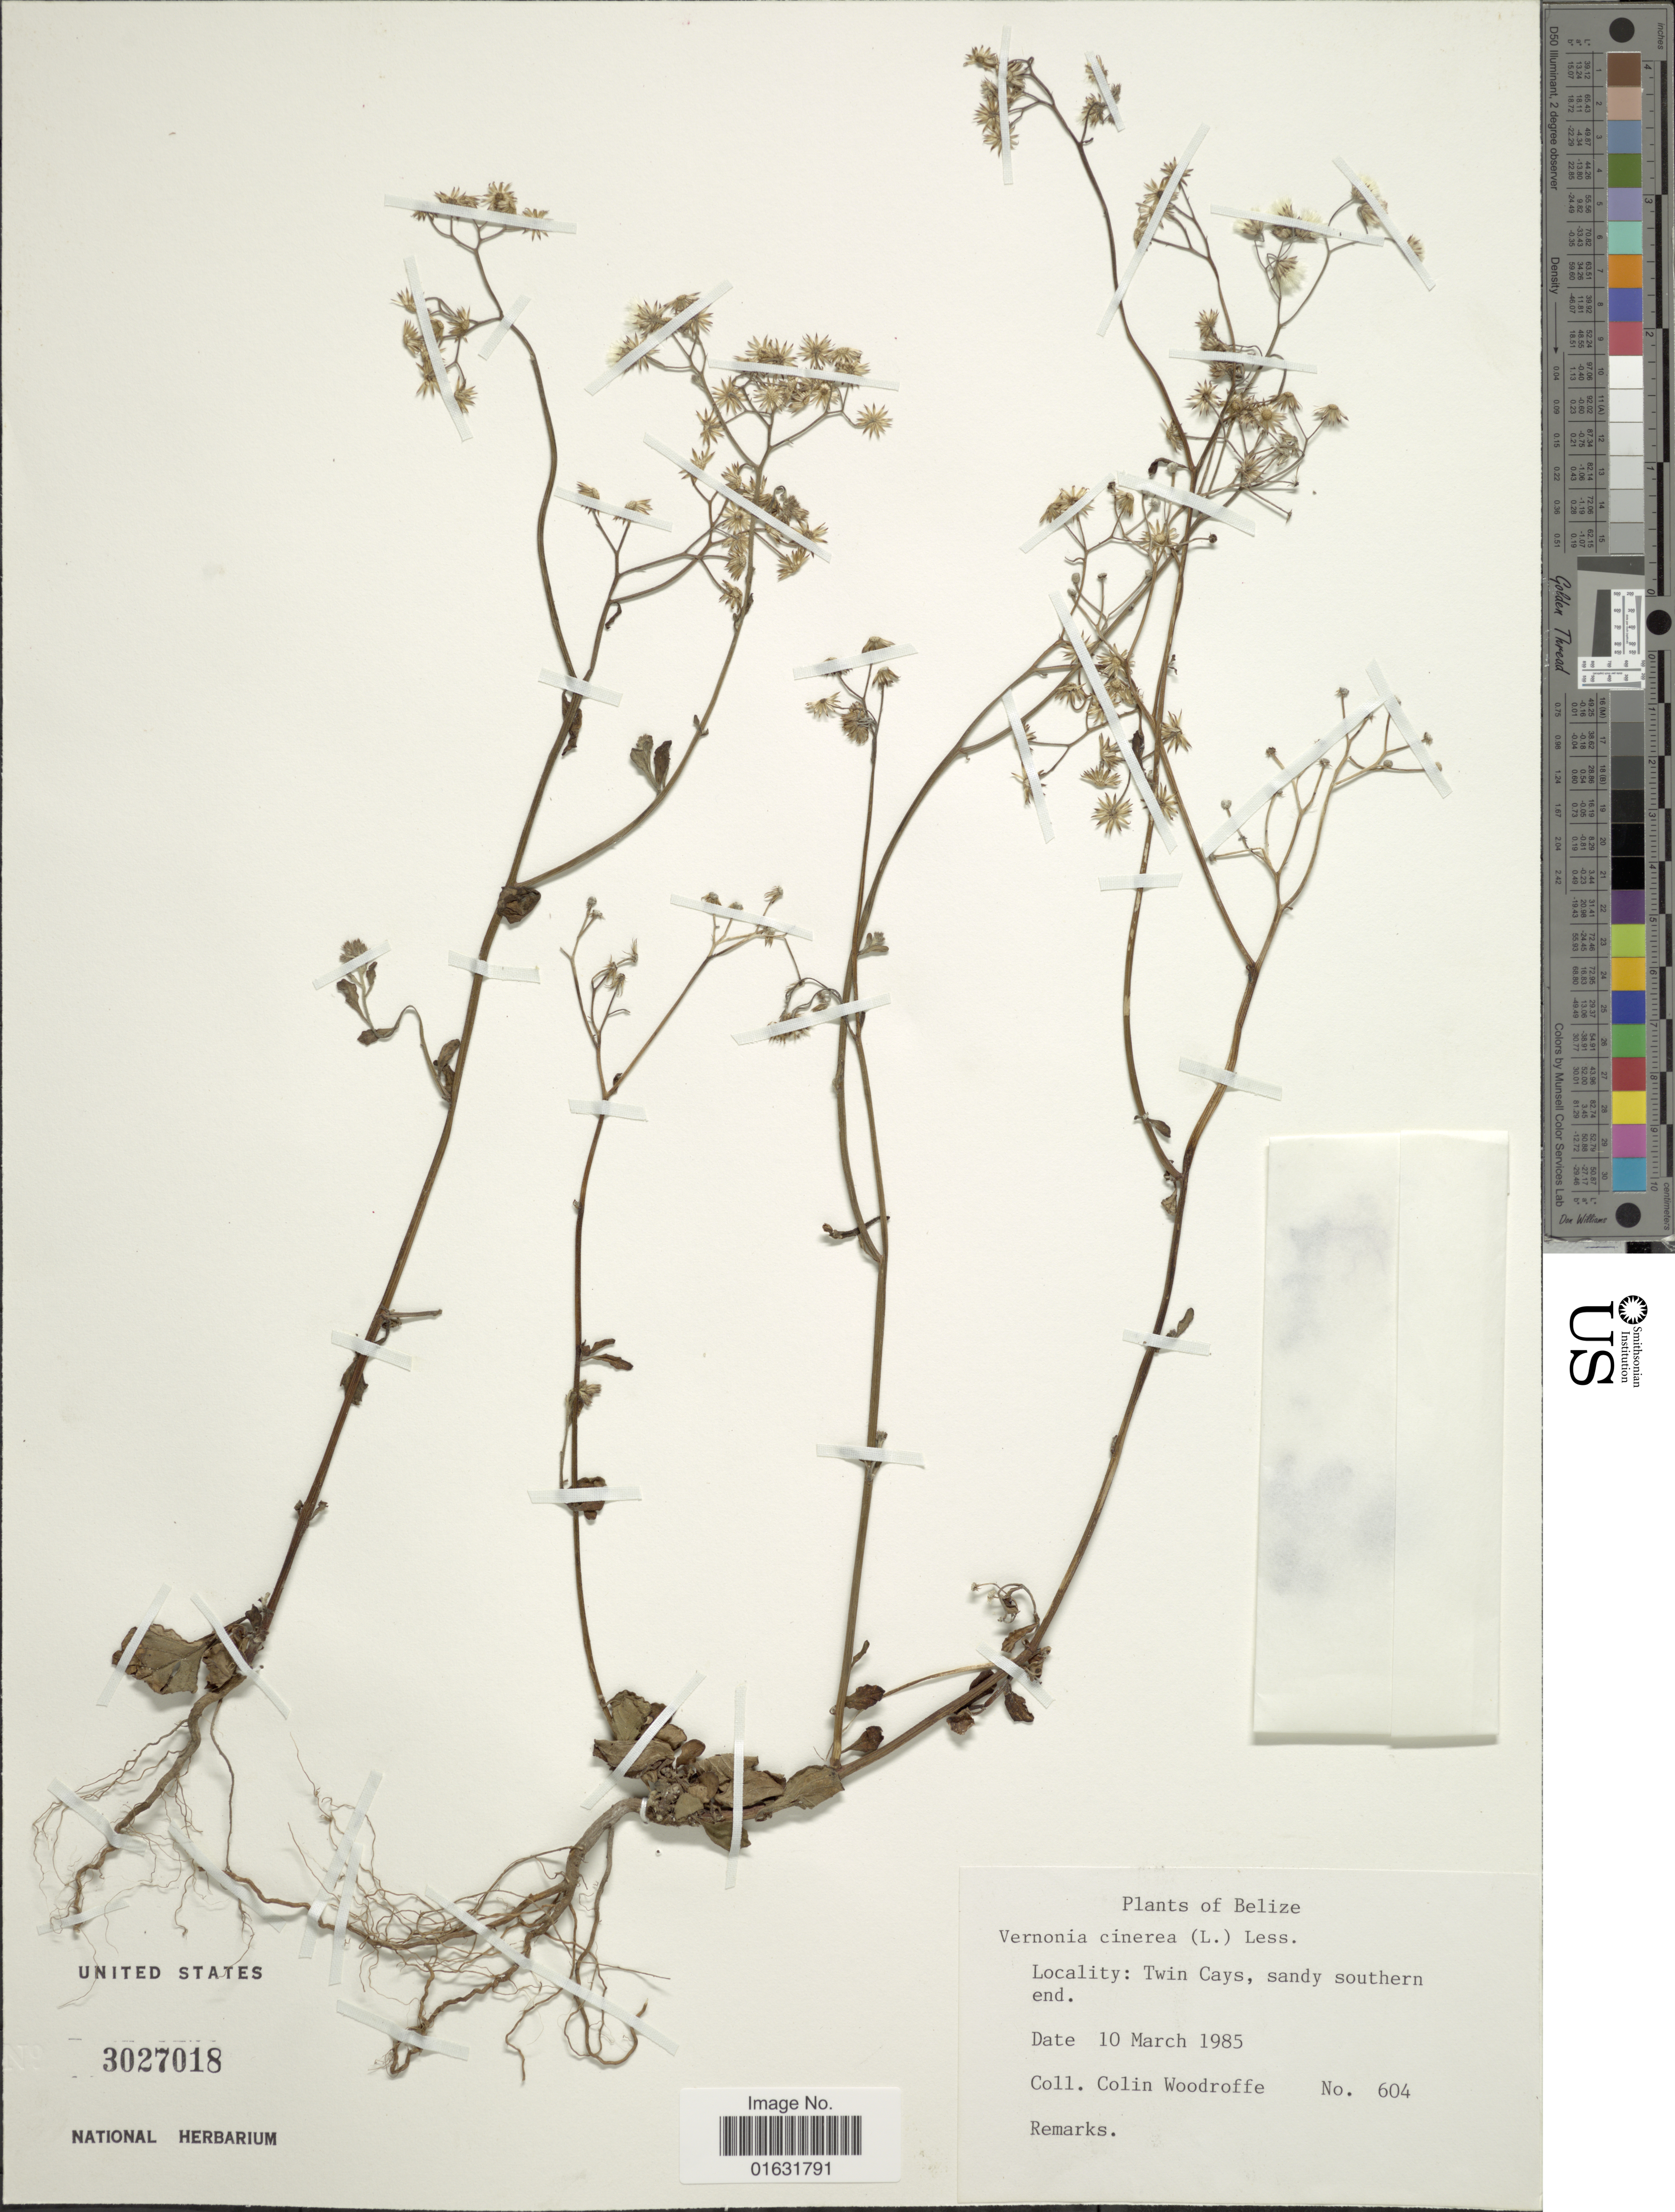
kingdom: Plantae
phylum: Tracheophyta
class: Magnoliopsida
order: Asterales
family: Asteraceae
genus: Cyanthillium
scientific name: Cyanthillium cinereum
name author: (L.) H. Rob.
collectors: C. Woodroffe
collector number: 604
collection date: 1985-03-10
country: Belize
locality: Twin Cays, sandy southern end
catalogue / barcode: US 3027018